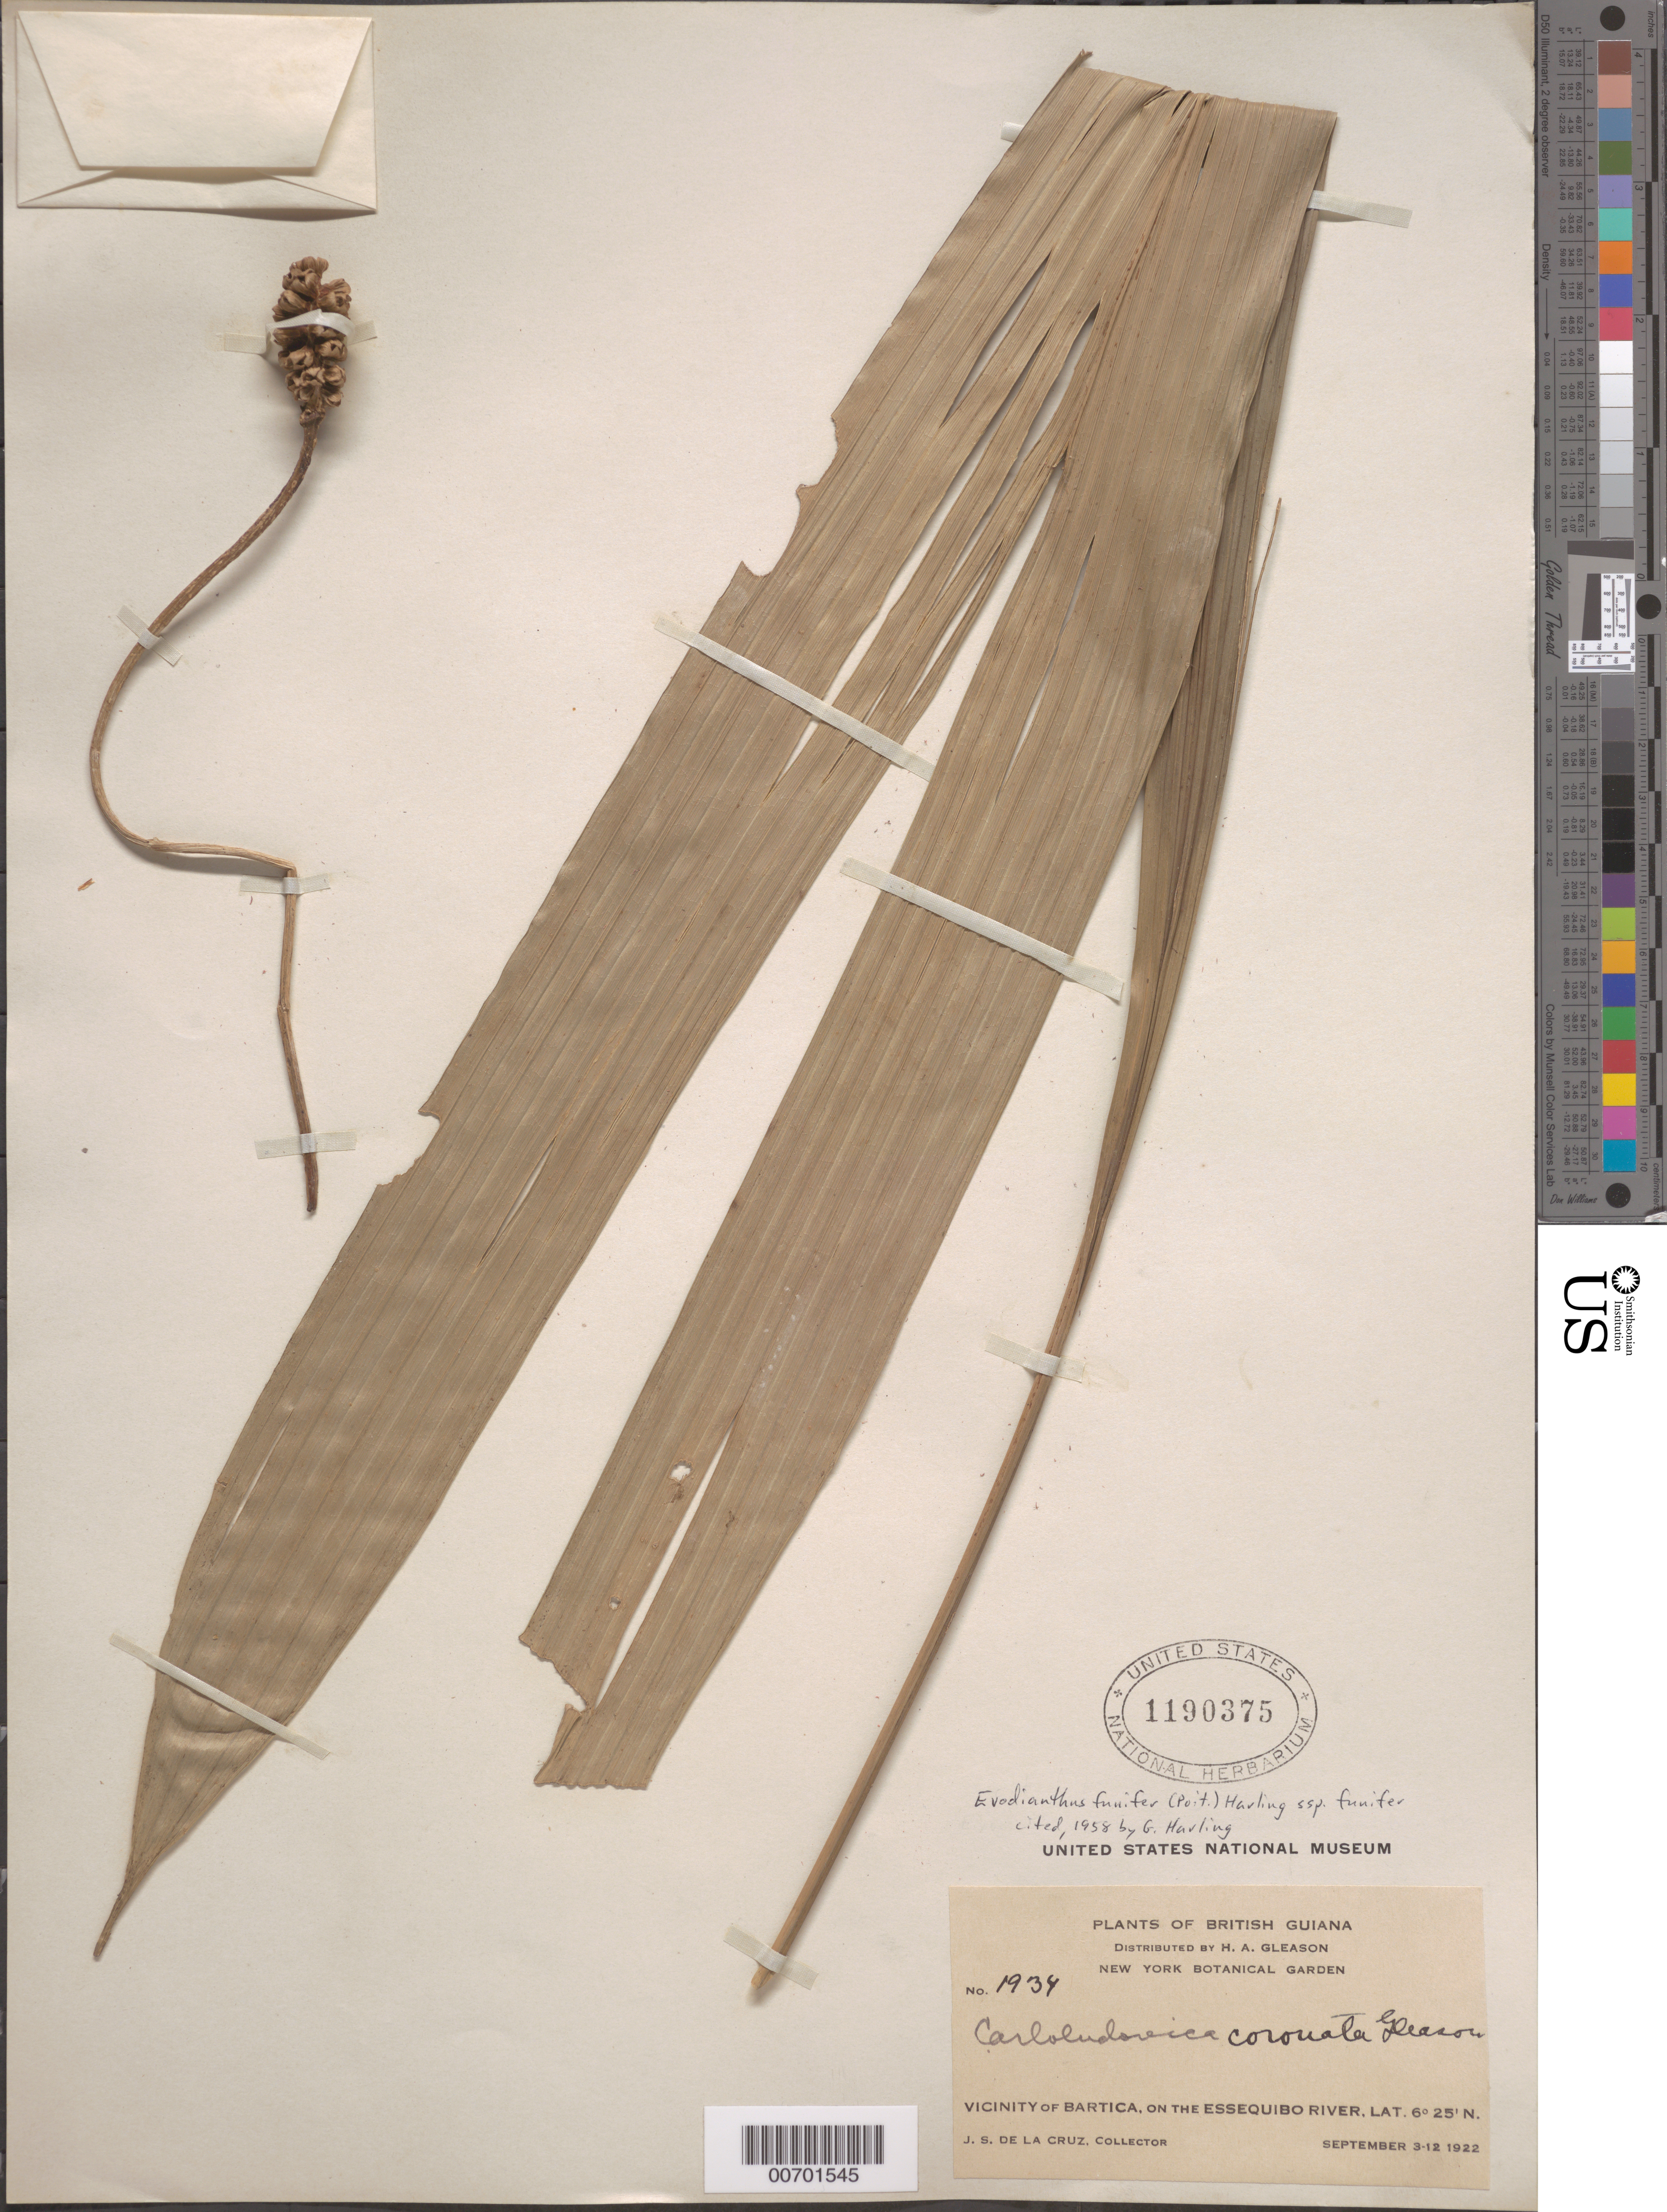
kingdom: Plantae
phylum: Tracheophyta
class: Liliopsida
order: Pandanales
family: Cyclanthaceae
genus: Evodianthus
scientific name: Evodianthus funifer subsp. funifer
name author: (Poit.) Lindm.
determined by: Harling, Gunnar W.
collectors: J. S. de la Cruz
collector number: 1934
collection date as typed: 3-Sep-22 to 12-Sep-22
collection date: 1922-09-03/1922-09-12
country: Guyana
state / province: Cuyuni-Mazaruni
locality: Bartica, vic., on the Essequibo River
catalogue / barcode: US 1190375